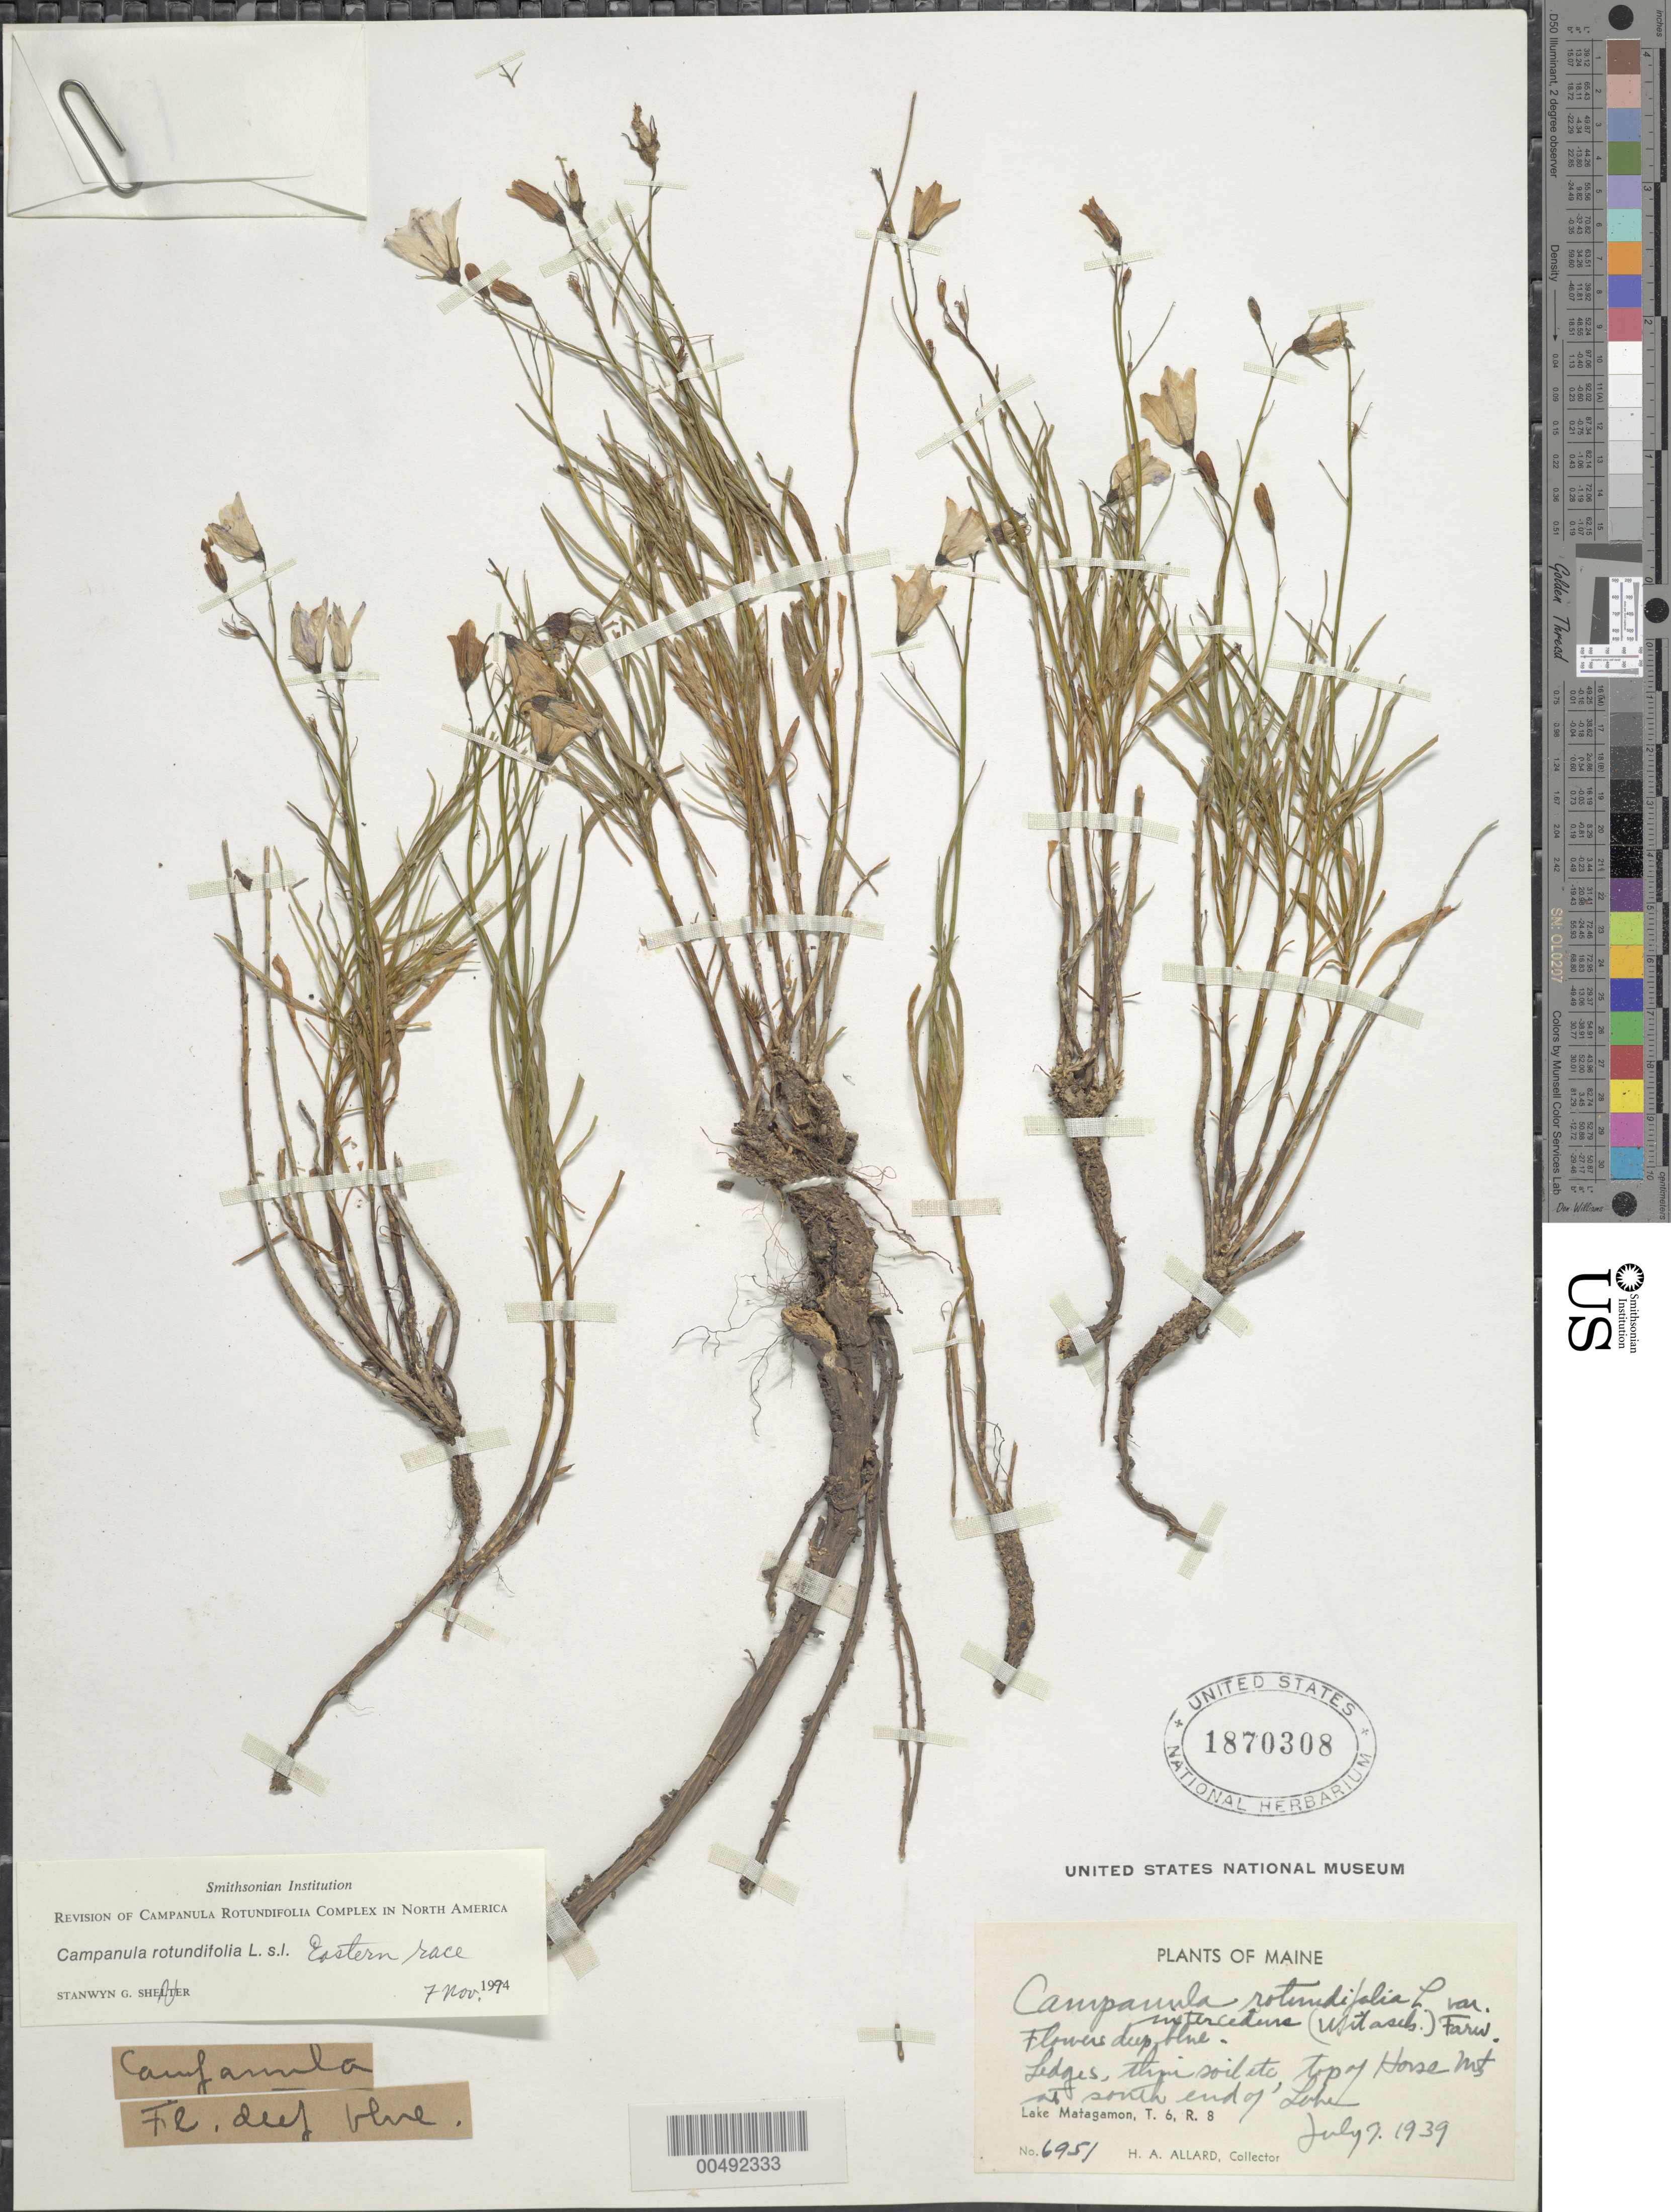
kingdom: Plantae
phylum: Tracheophyta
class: Magnoliopsida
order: Asterales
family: Campanulaceae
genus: Campanula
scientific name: Campanula rotundifolia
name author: L.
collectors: H. A. Allard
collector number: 6951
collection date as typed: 07 Jul 1939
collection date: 1939-07-07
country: United States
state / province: Maine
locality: Lake Matagamon, T. 6, R. 8, Horse Mountain at S end of Lake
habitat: ledges, thin soil etc., top of mountain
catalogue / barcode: US 1870308